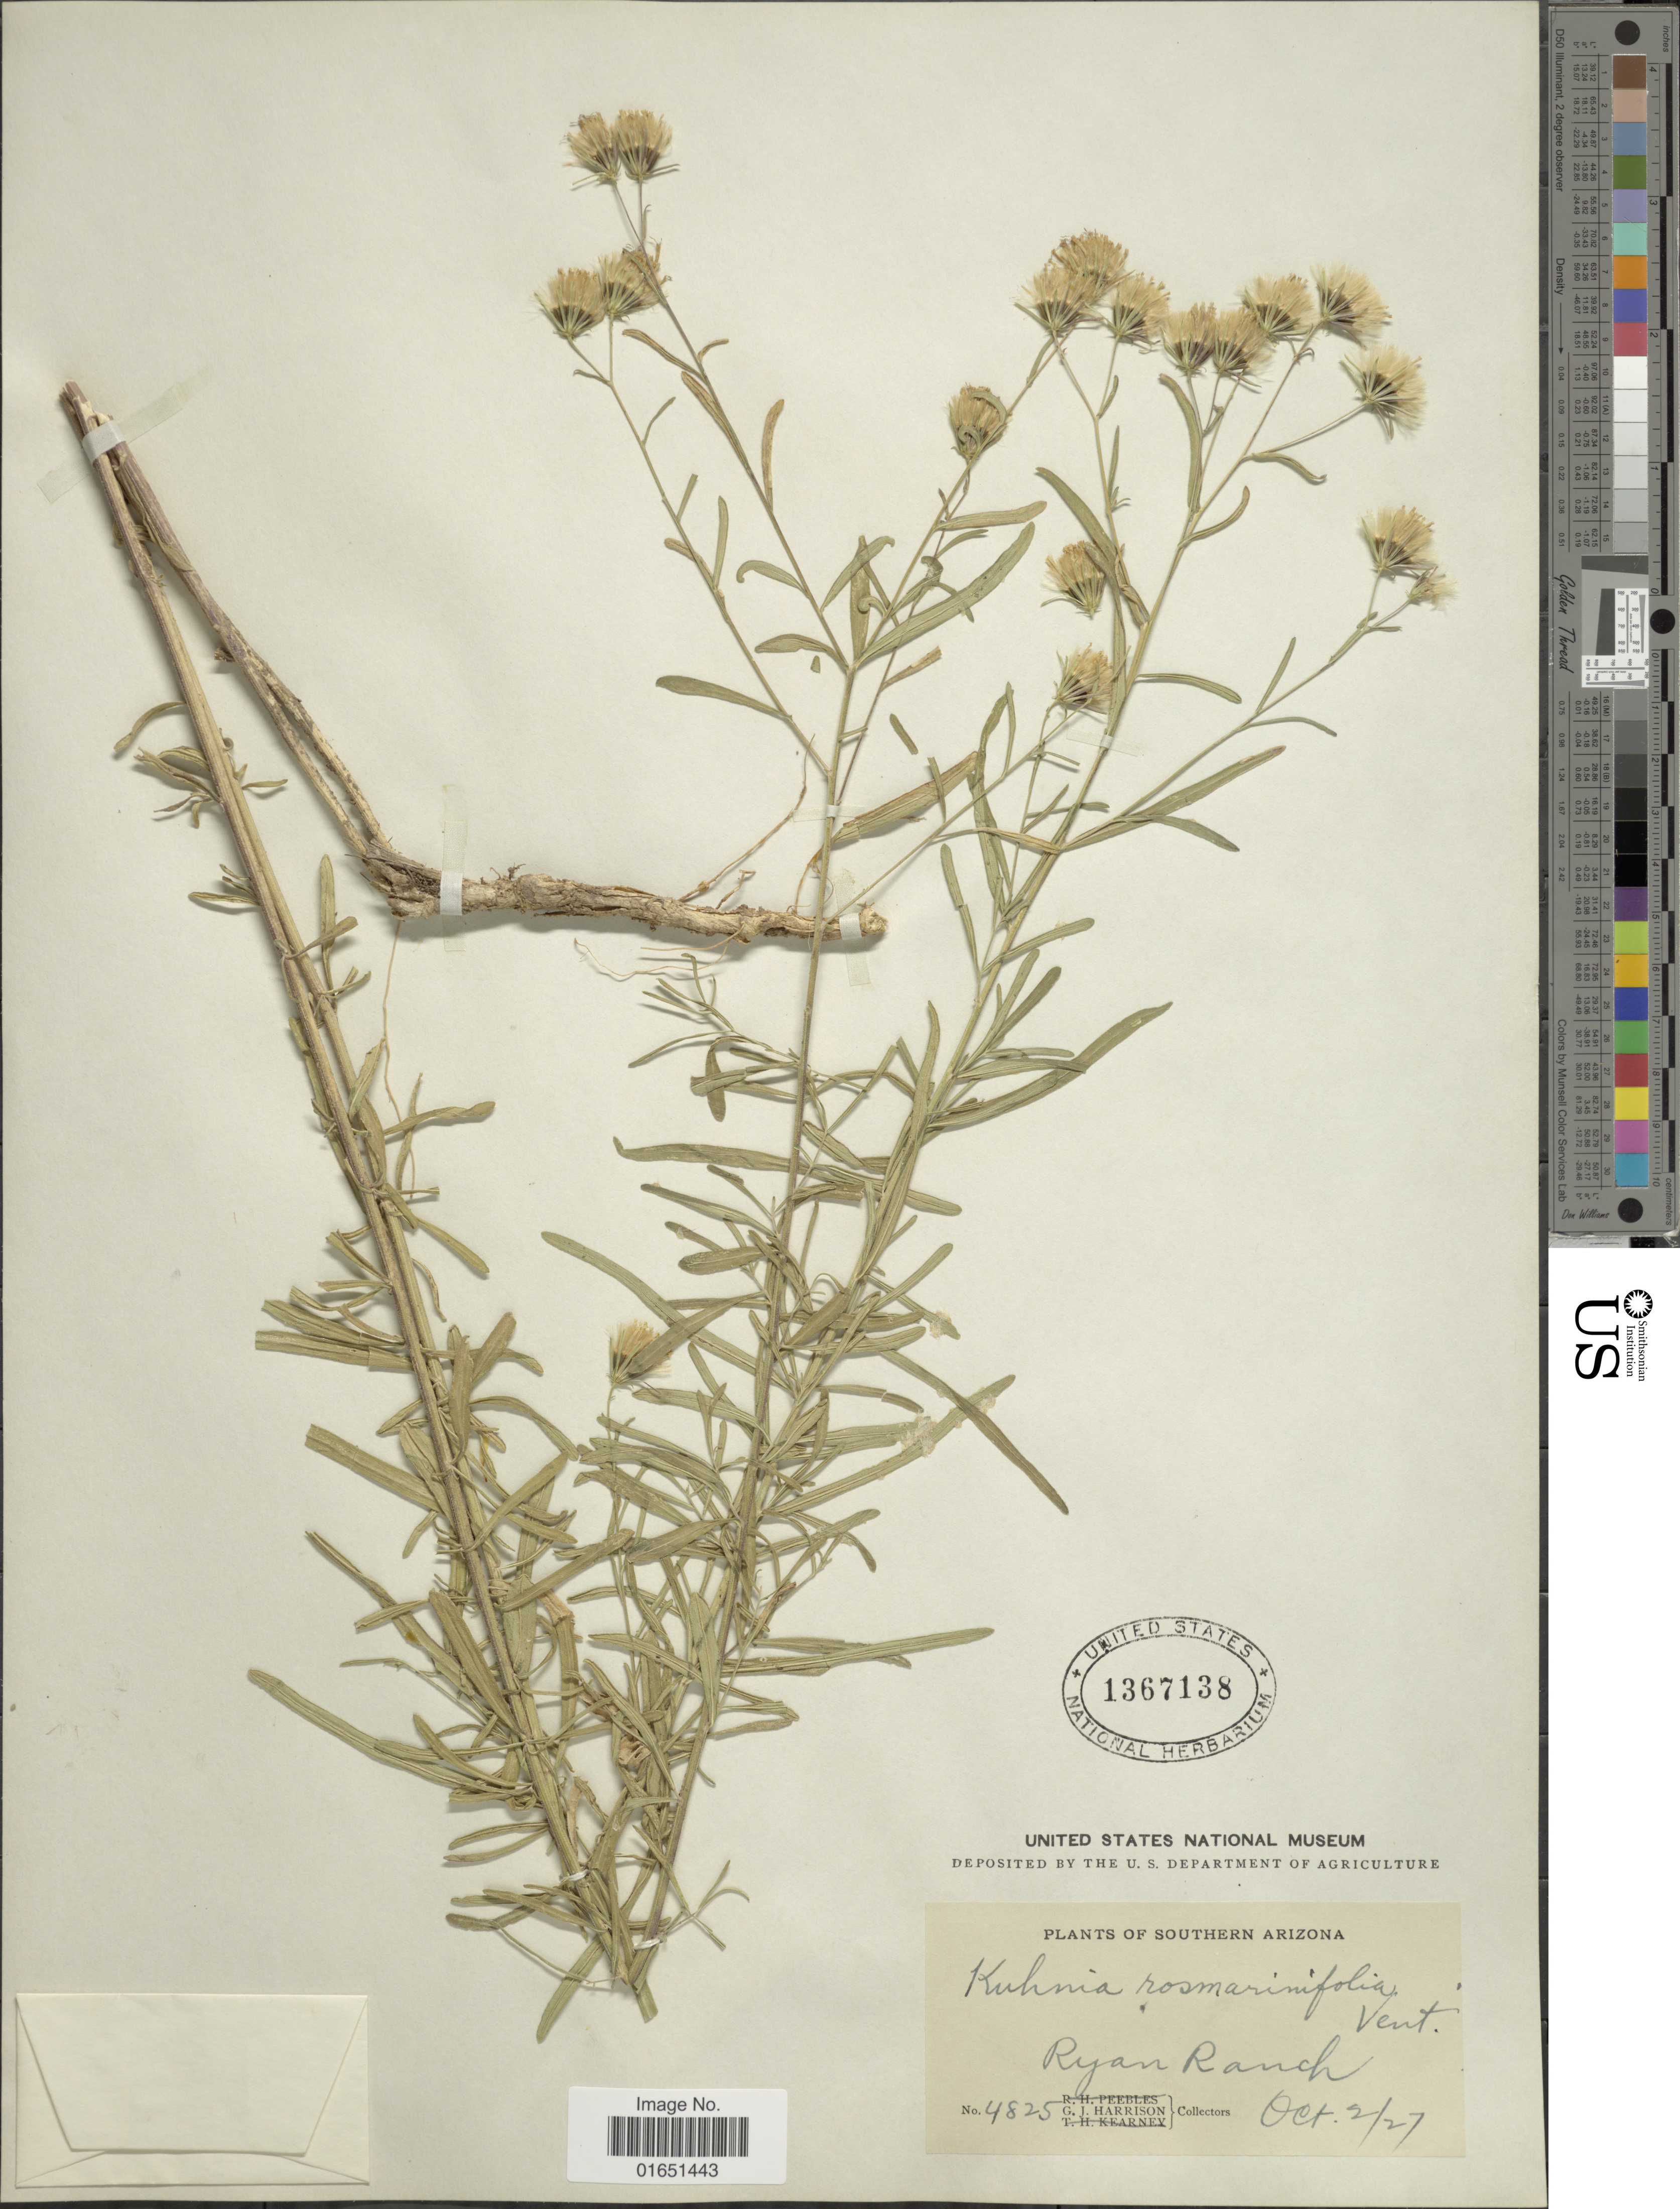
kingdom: Plantae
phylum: Tracheophyta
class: Magnoliopsida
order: Asterales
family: Asteraceae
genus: Brickellia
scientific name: Brickellia rosmarinifolia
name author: (Vent.) W.A. Weber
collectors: G. J. Harrison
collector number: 4825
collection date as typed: Transcribed d/m/y: 2/10/27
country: United States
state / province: Arizona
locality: Southern Arizona, Ryan Ranch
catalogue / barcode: US 1367138